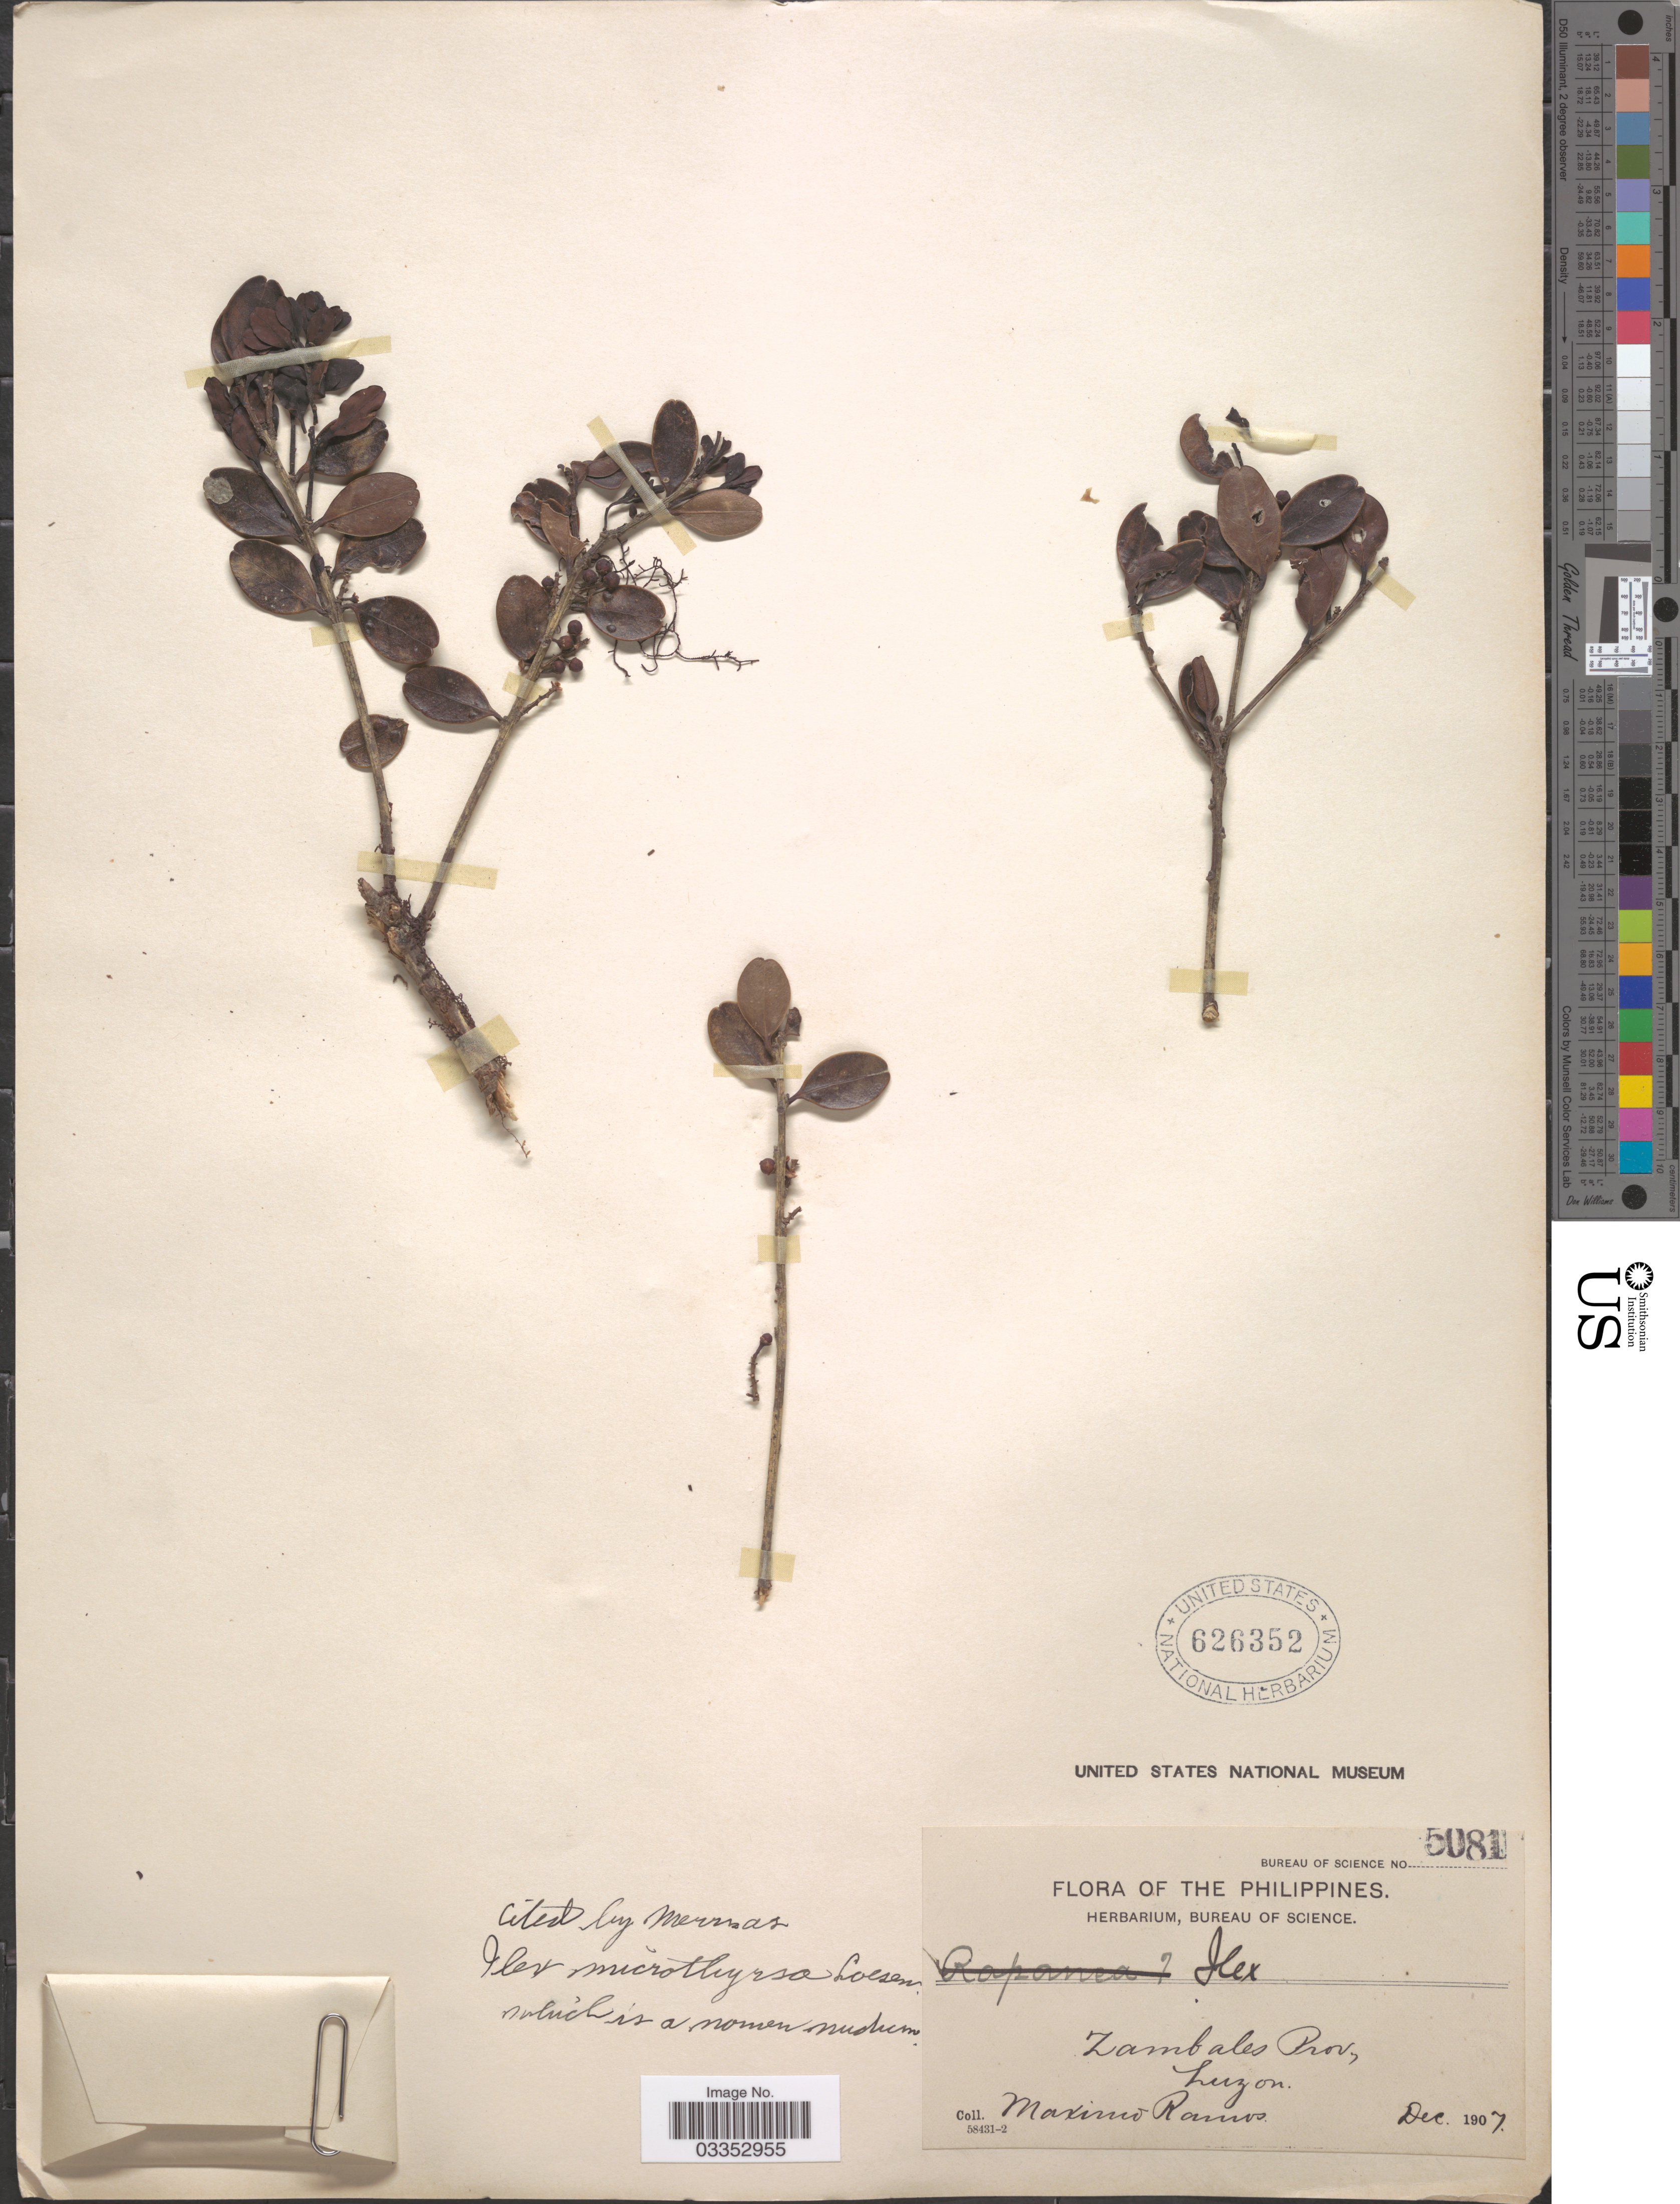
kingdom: Plantae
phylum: Tracheophyta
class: Magnoliopsida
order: Aquifoliales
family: Aquifoliaceae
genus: Ilex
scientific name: Ilex microthyrsa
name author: Loes. ex Elmer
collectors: M. Ramos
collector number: Bureau of Science 5081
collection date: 1907-12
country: Philippines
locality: Zambales Prov., Luzon.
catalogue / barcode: US 626352